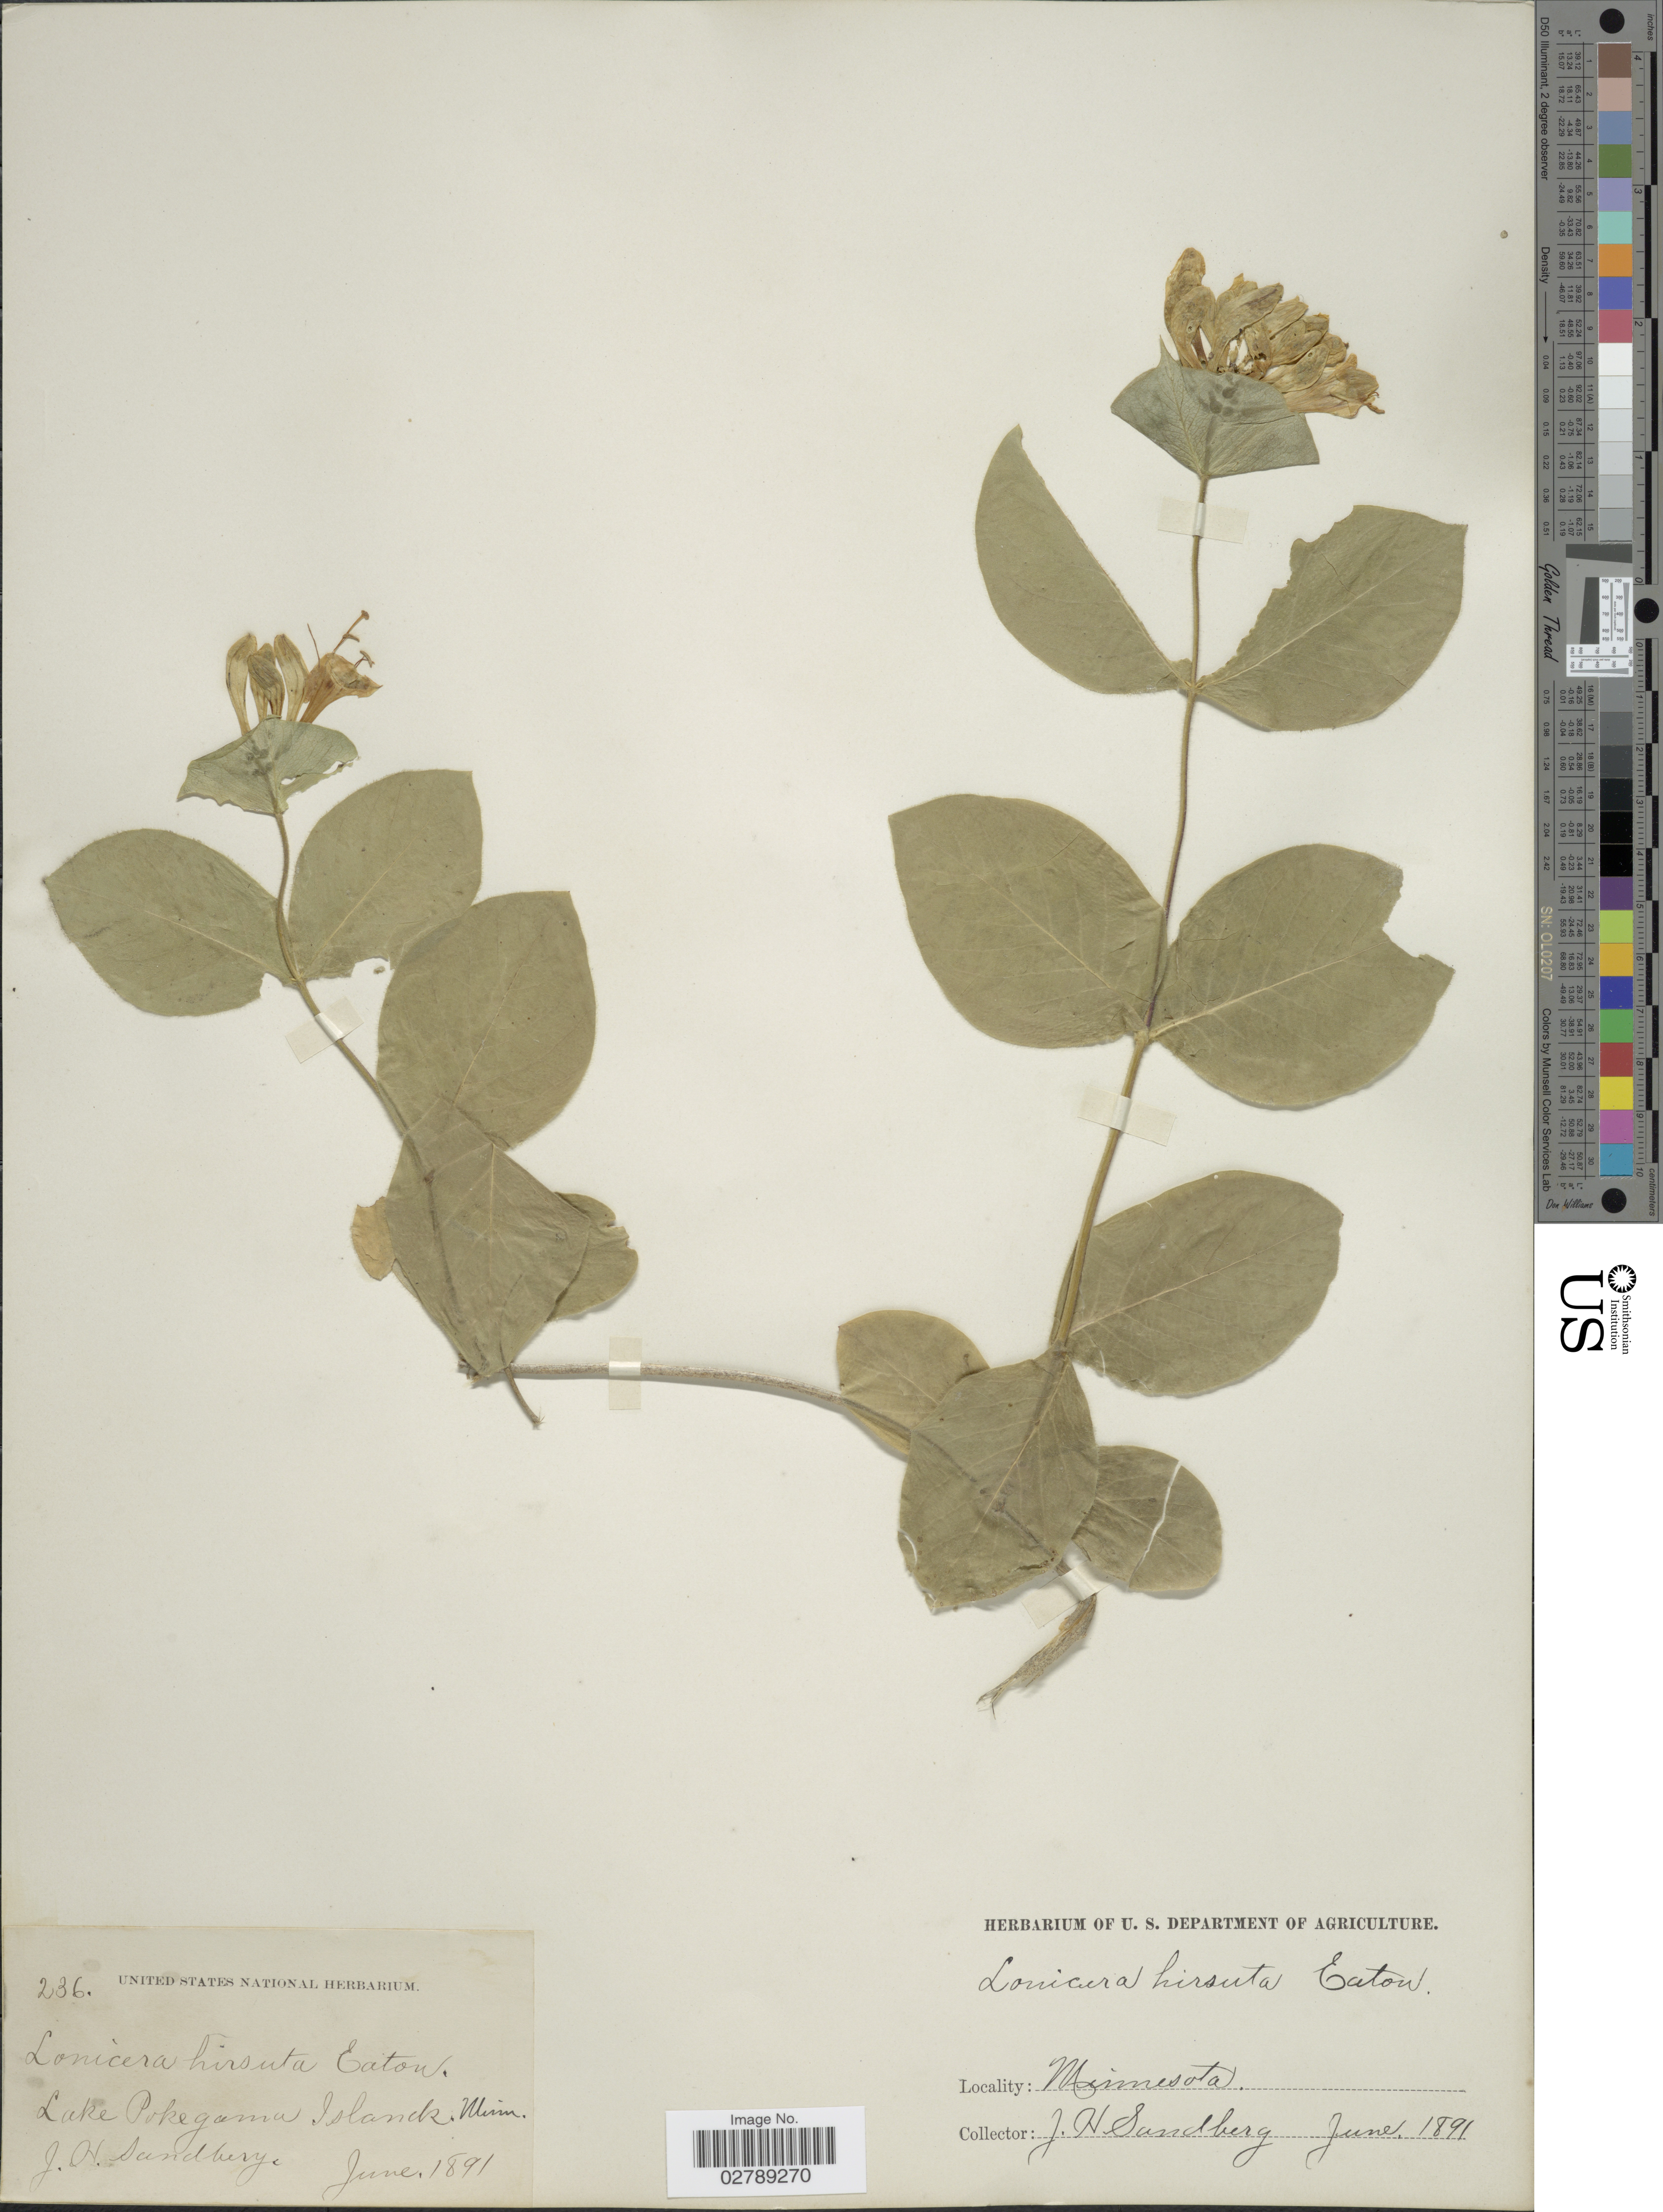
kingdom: Plantae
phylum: Tracheophyta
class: Magnoliopsida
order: Dipsacales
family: Caprifoliaceae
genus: Lonicera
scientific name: Lonicera hirsuta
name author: Eaton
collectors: J. H. Sandberg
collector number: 236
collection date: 1891-06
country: United States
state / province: Minnesota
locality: Lake Pokegama Islands.